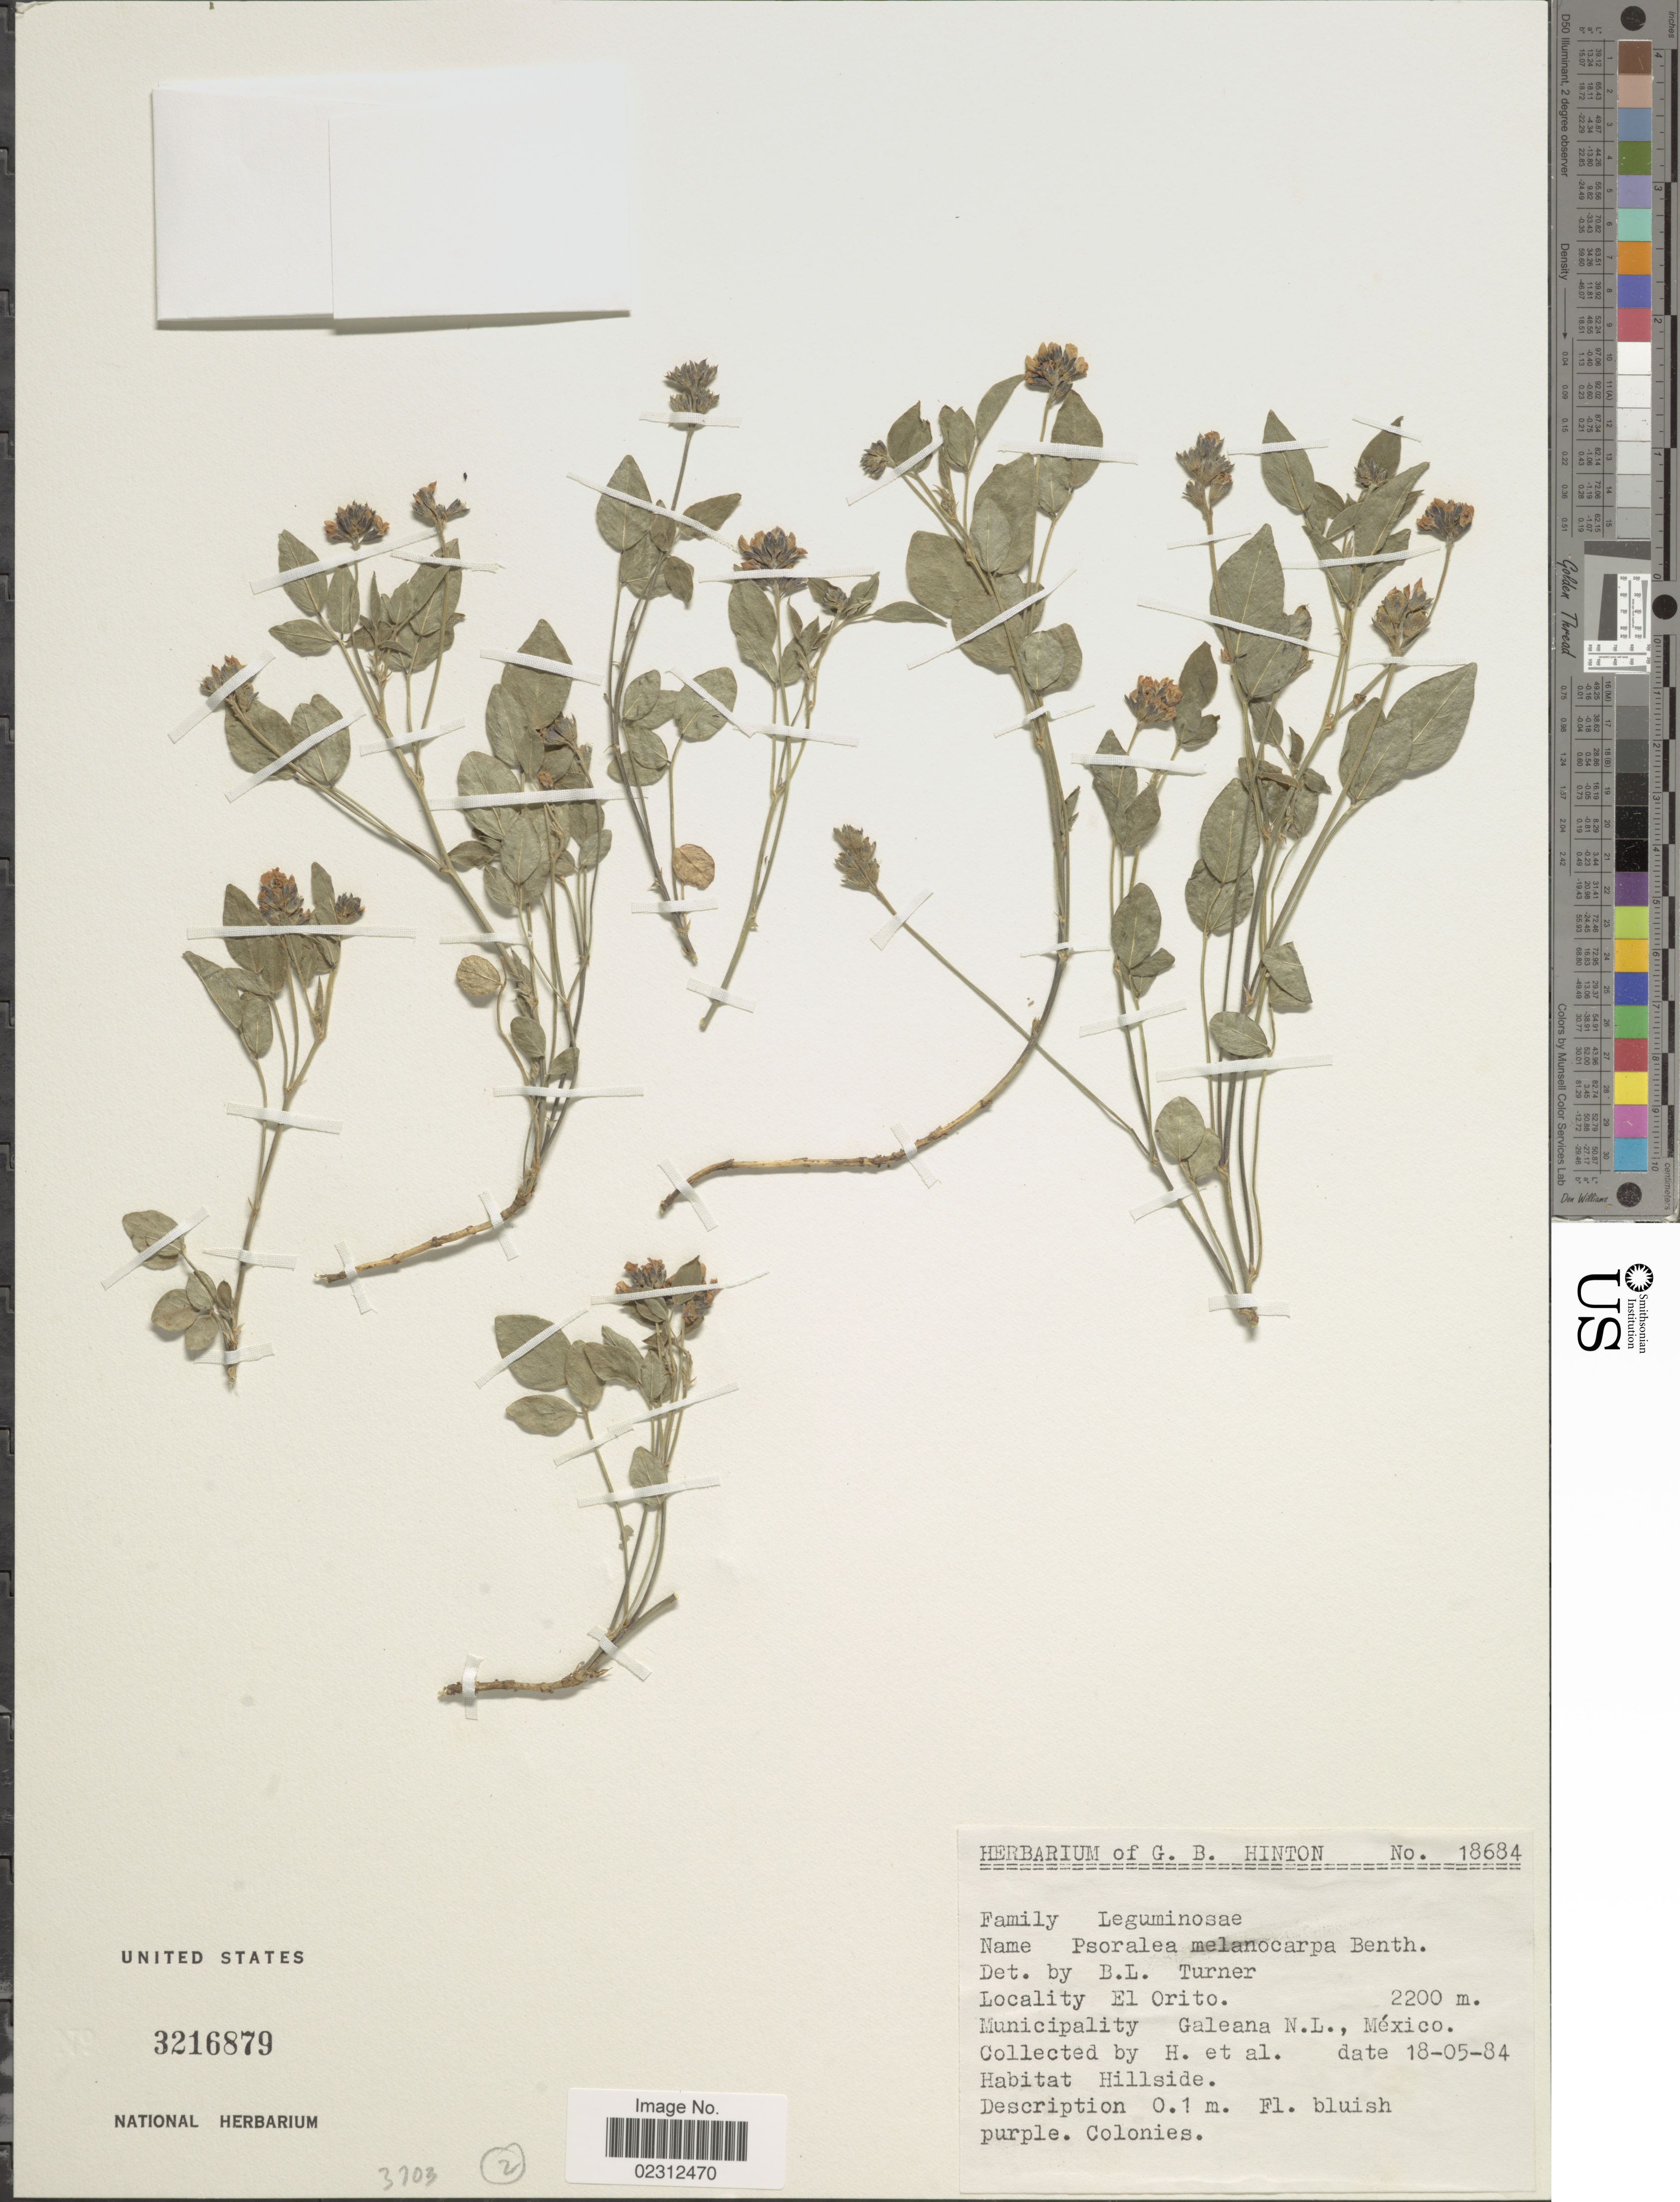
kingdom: Plantae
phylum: Tracheophyta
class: Magnoliopsida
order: Fabales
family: Fabaceae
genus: Psoralea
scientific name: Psoralea sp.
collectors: G. B. Hinton & et al.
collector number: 18684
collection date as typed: Transcribed d/m/y: 18/5/84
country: Mexico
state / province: Nuevo León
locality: El Orito, Galeana N.L.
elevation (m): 2200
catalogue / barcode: US 3216879